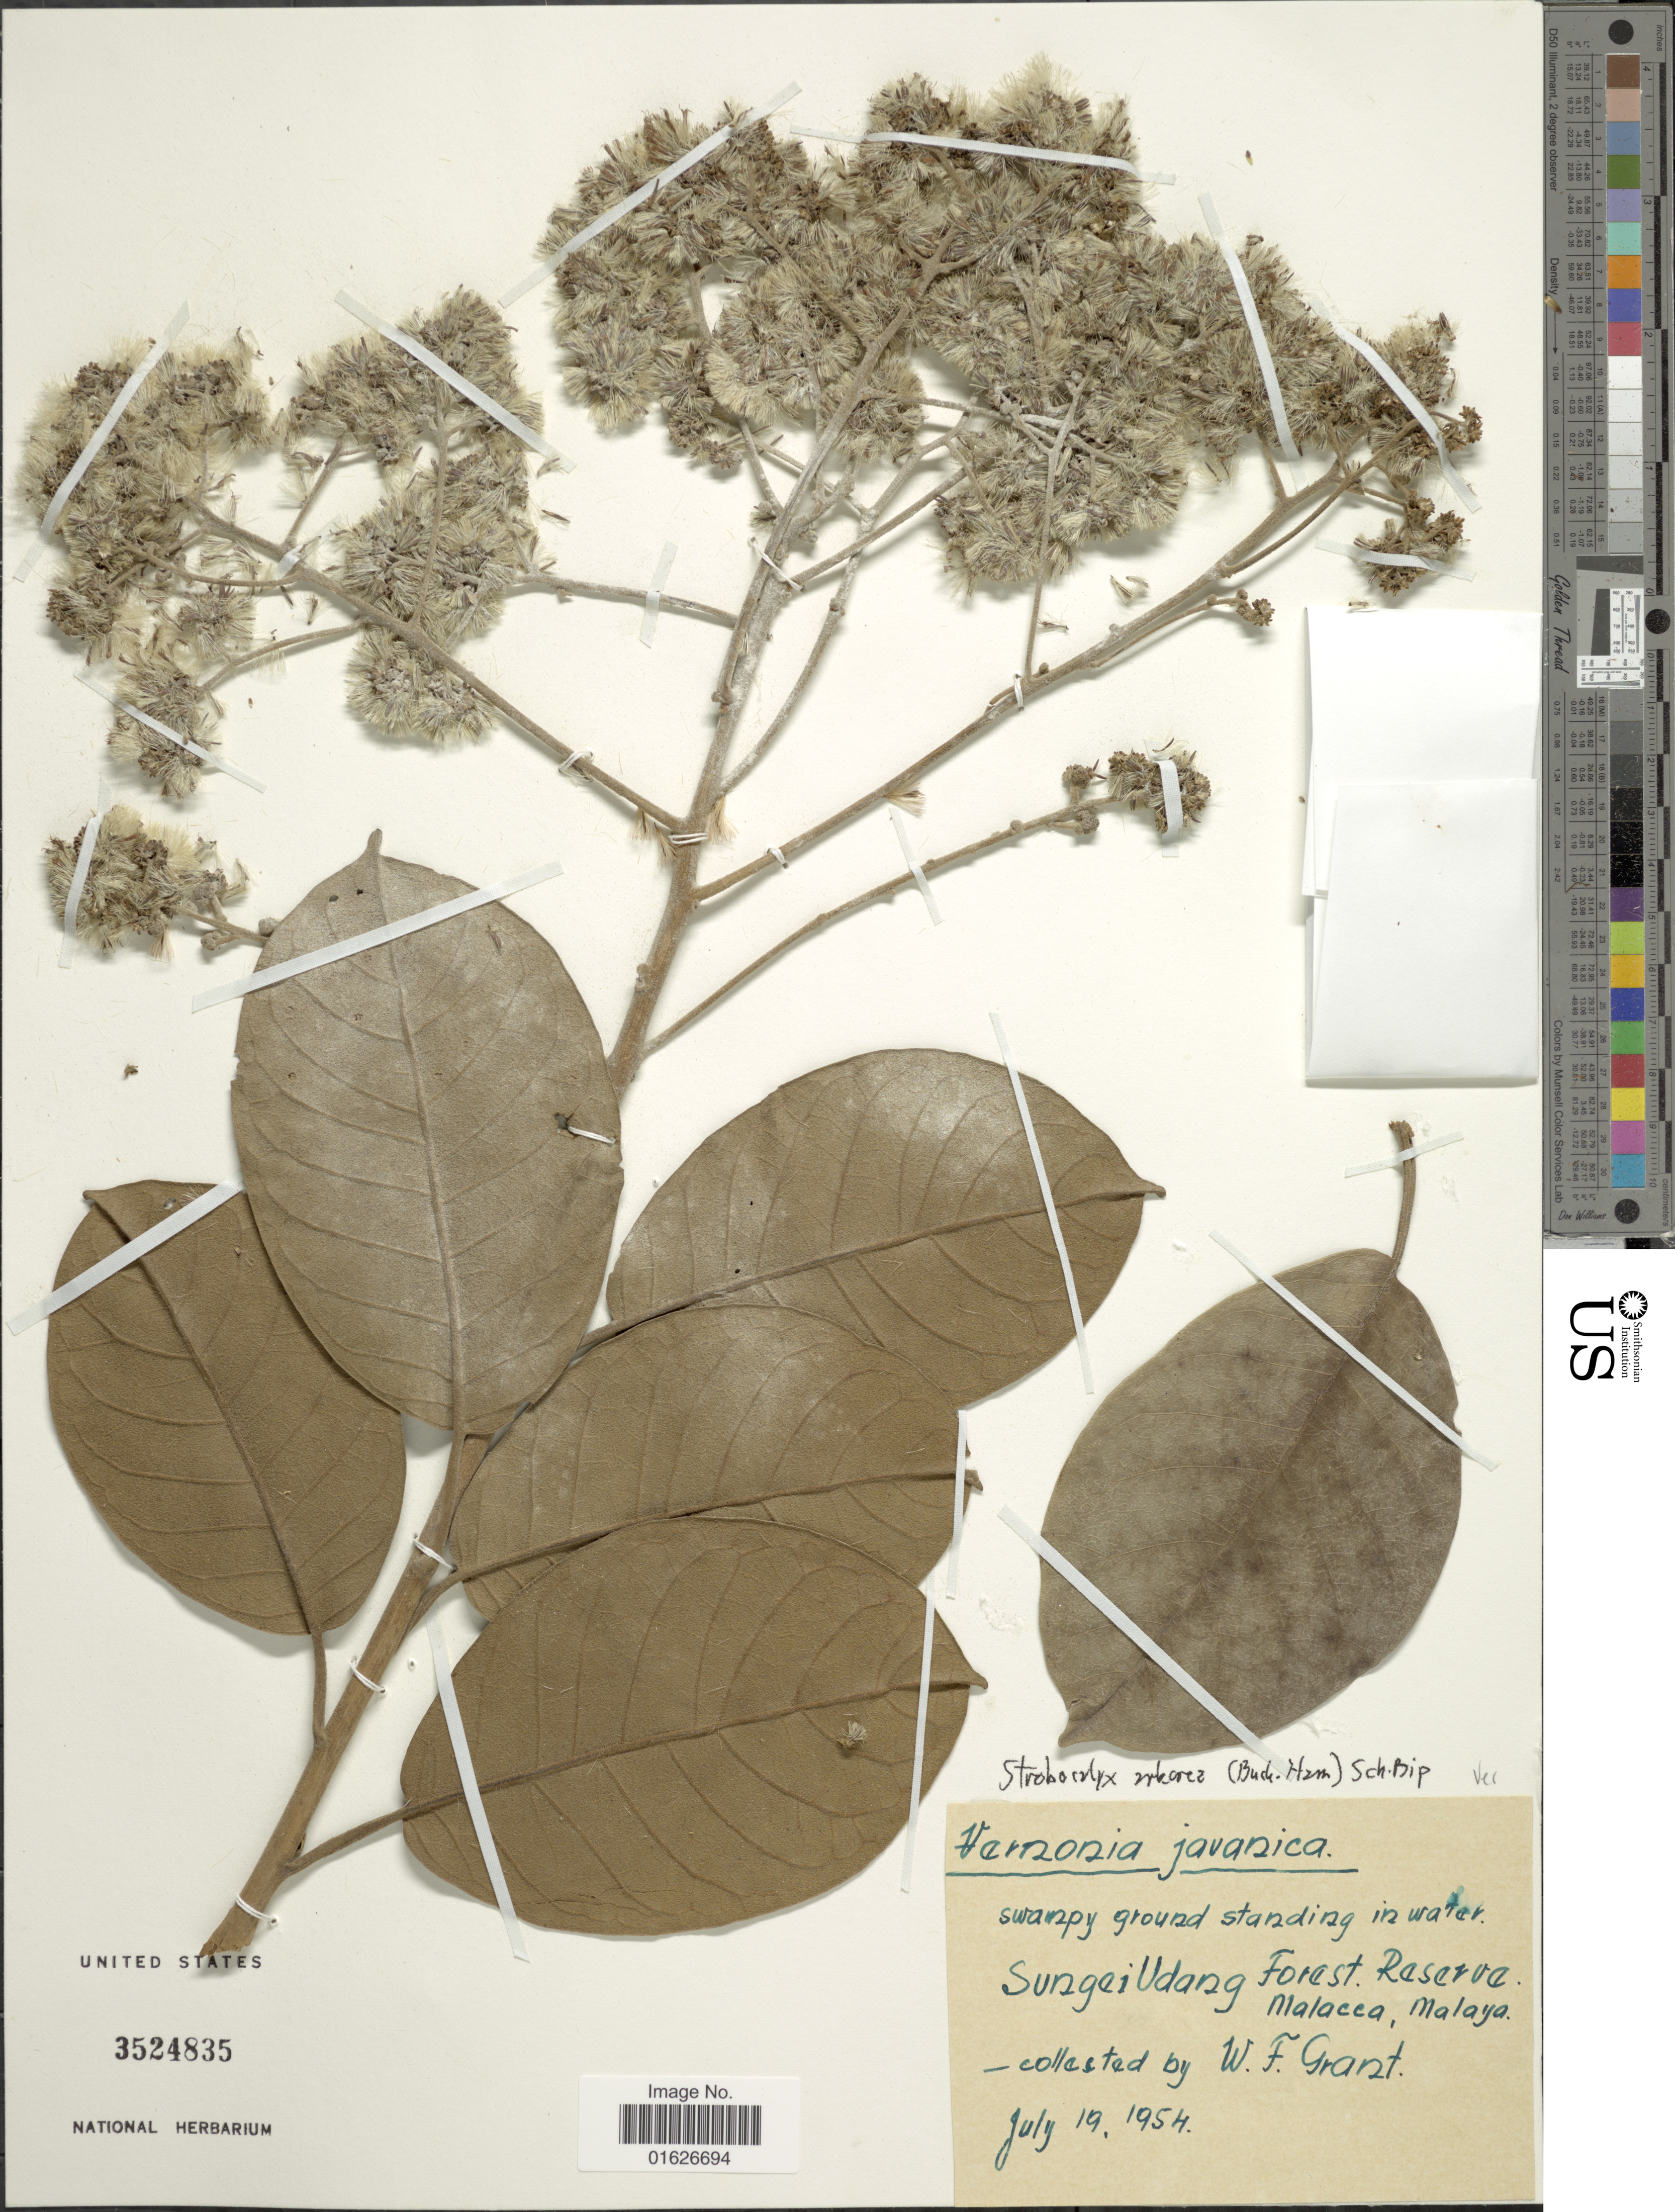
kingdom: Plantae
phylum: Tracheophyta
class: Magnoliopsida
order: Asterales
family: Asteraceae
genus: Strobocalyx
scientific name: Strobocalyx arborea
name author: (Buch.-Ham.) Sch. Bip.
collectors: W. Grant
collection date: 1954-07-19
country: Malaysia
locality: Sungei Udang Forest Reserve, Malacca, Malaya.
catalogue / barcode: US 3524835